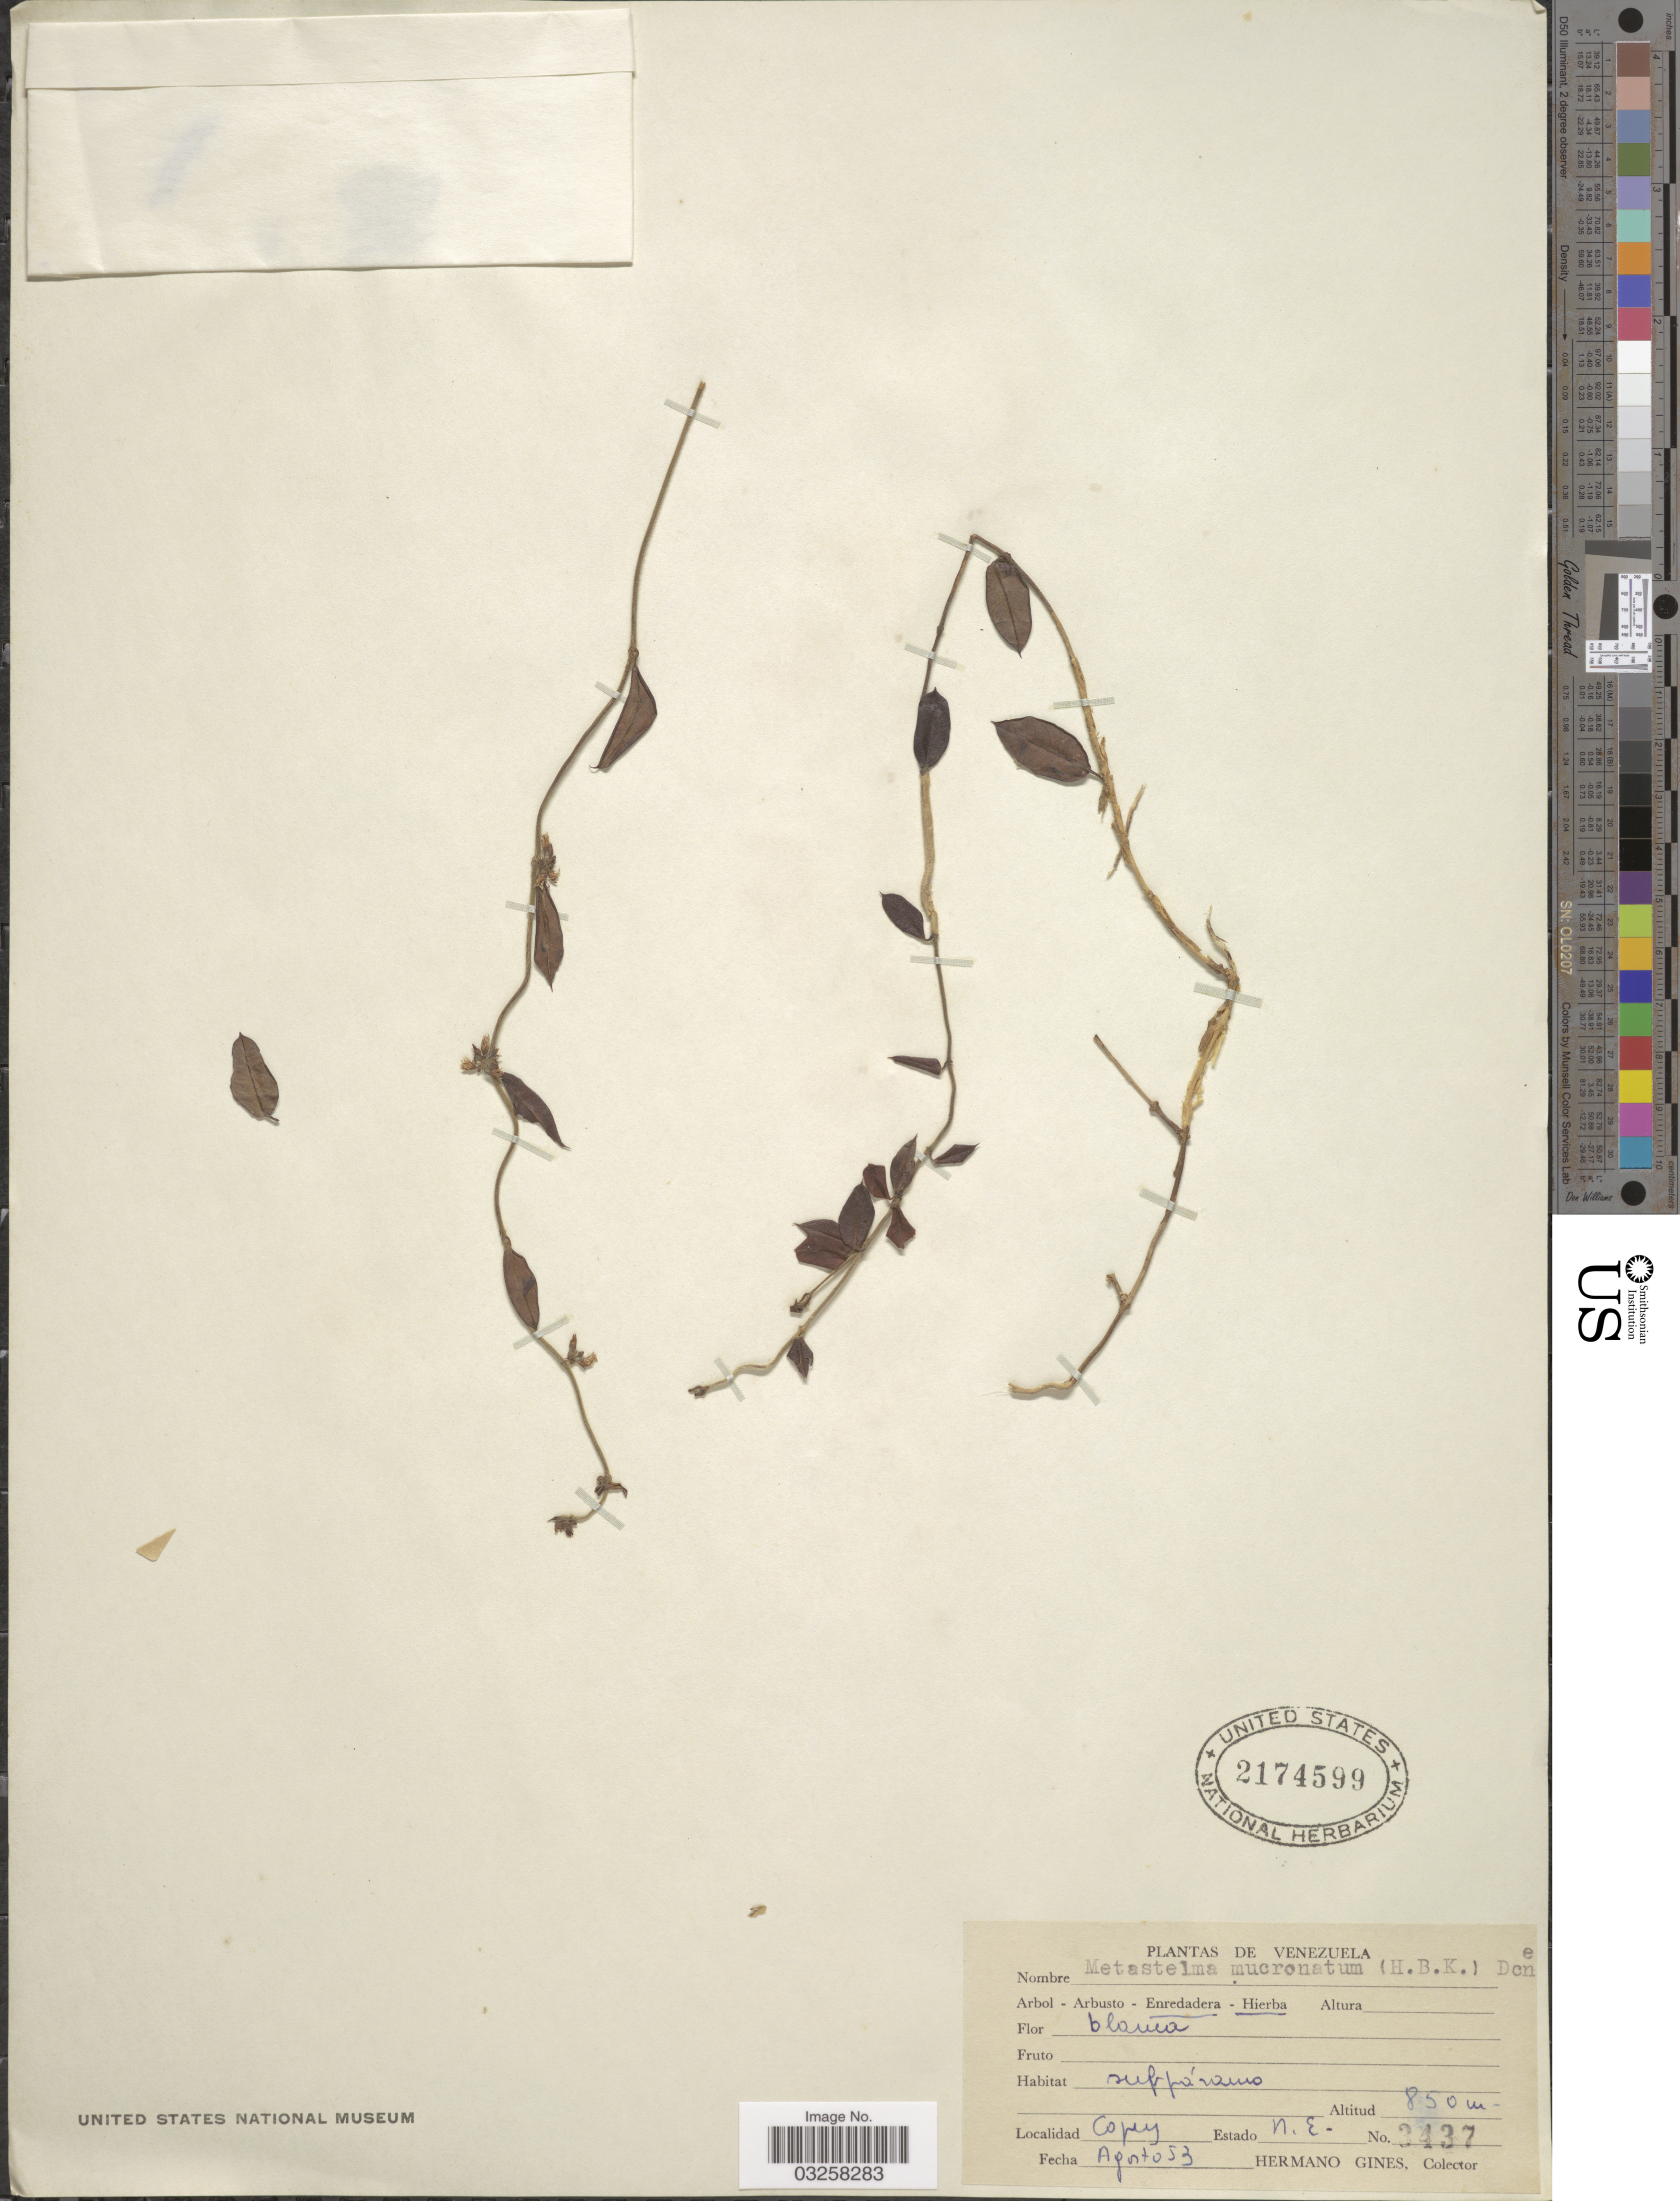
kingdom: Plantae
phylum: Tracheophyta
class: Magnoliopsida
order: Gentianales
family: Apocynaceae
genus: Ditassa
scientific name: Ditassa albonerva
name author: (R.W. Holm) Morillo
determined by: Liede-Schumann, Sigrid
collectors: Bro. Gines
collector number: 3437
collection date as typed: Transcribed d/m/y: /8/53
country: Venezuela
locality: Copey, Estado NE.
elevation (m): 850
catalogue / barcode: US 2174599